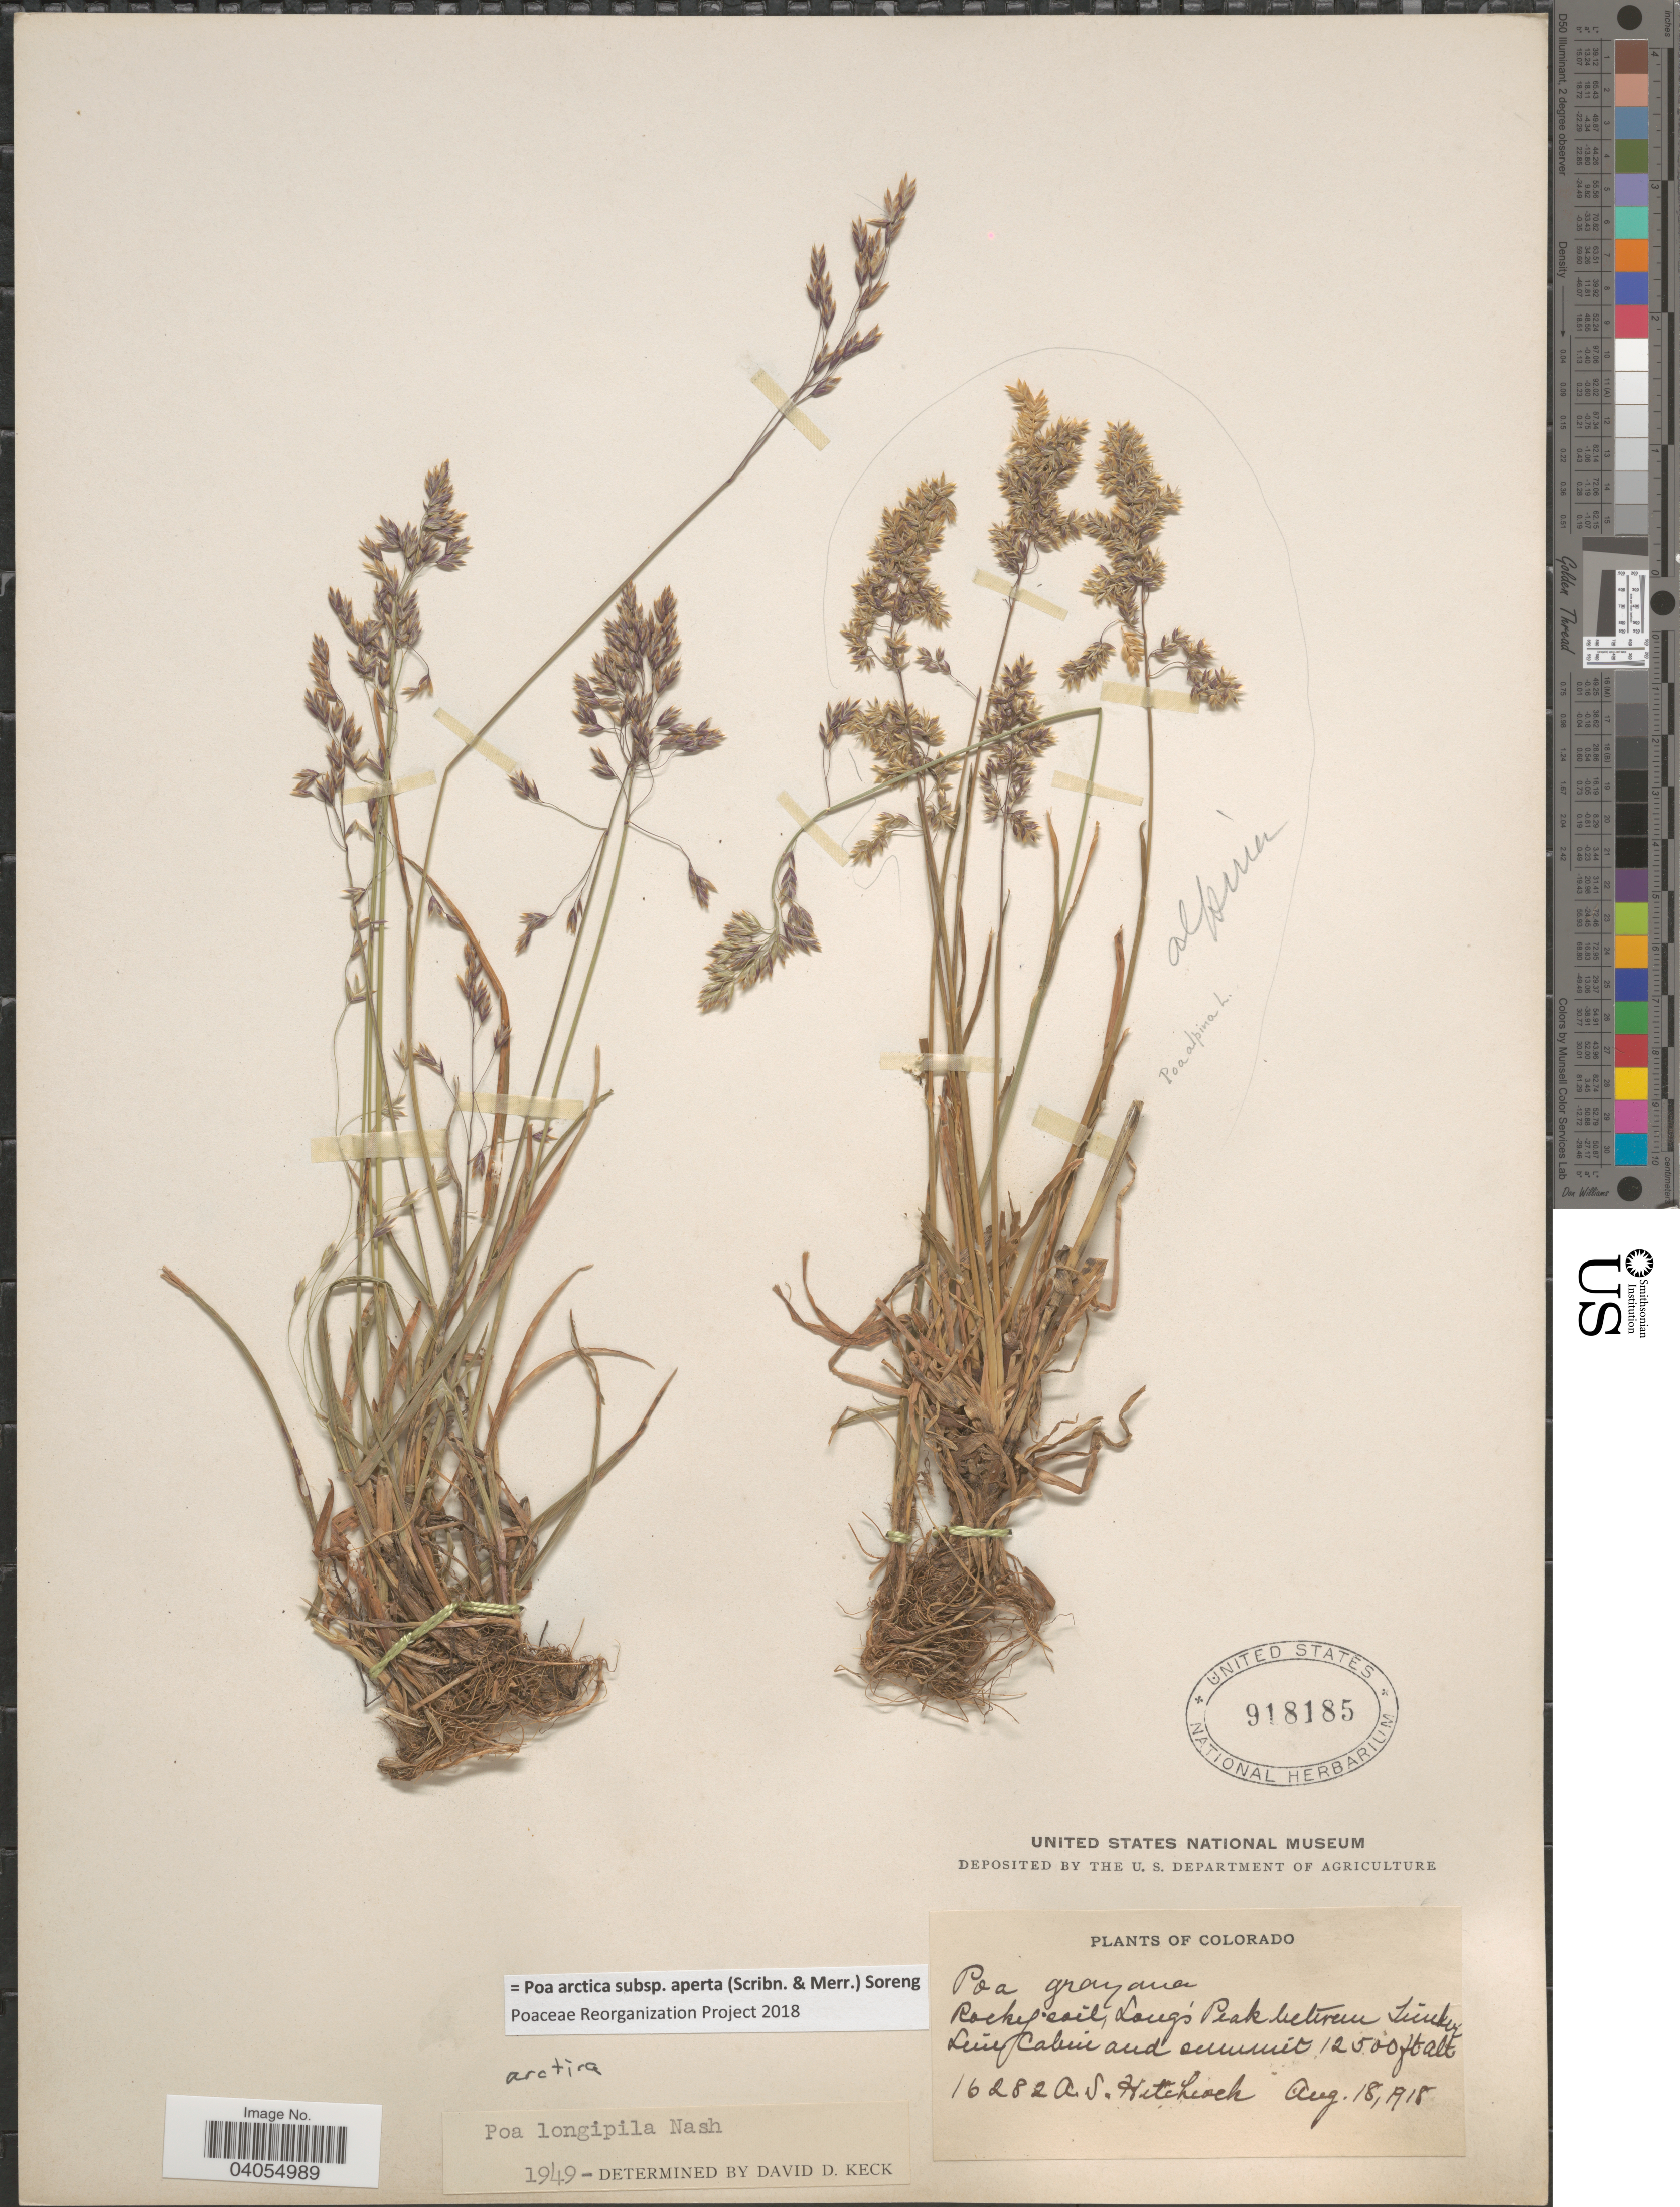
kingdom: Plantae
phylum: Tracheophyta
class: Liliopsida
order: Poales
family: Poaceae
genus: Poa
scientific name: Poa arctica subsp. aperta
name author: (Scribn. & Merr.) Soreng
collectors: A. S. Hitchcock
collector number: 16282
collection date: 1918-08-18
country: United States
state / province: Colorado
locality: Rocky soil, Loug's Peak between Timber Line Cabin and summit.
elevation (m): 3810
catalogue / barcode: US 918185